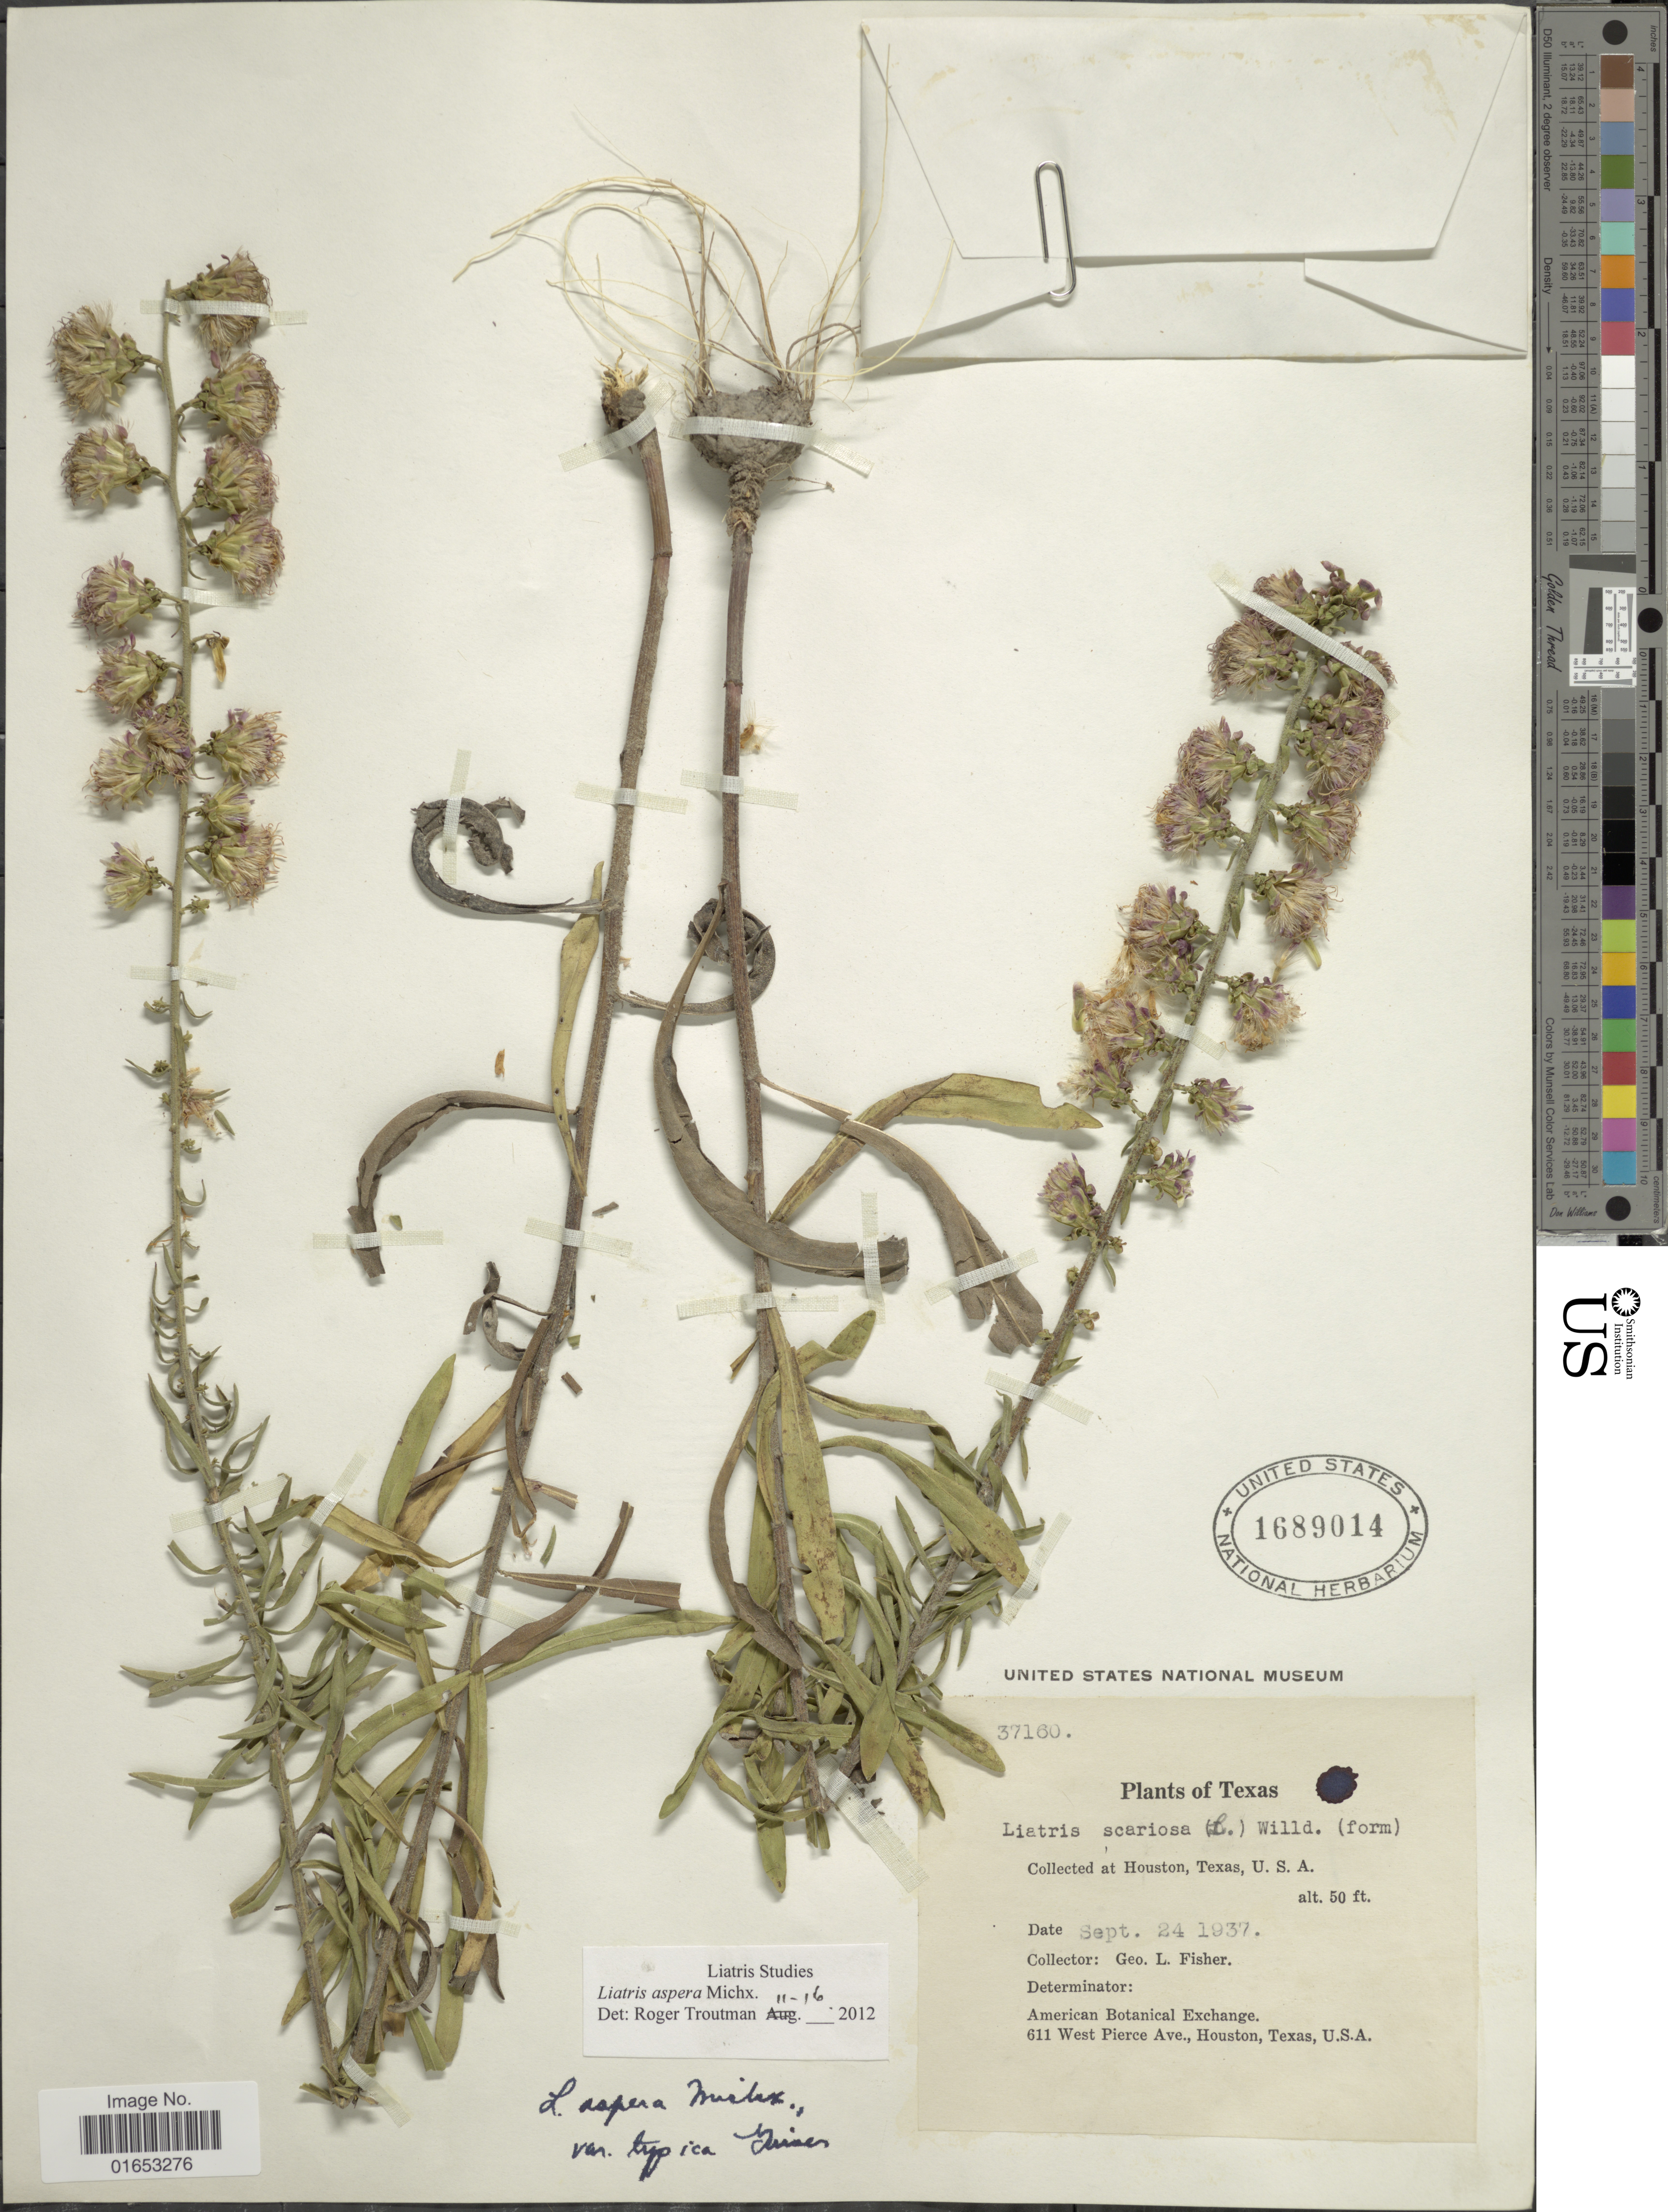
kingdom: Plantae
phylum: Tracheophyta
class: Magnoliopsida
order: Asterales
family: Asteraceae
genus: Liatris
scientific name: Liatris aspera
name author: Michx.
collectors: G. L. Fisher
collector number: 37160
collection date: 1937-09-24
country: United States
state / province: Texas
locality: Houston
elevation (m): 15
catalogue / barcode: US 1689014